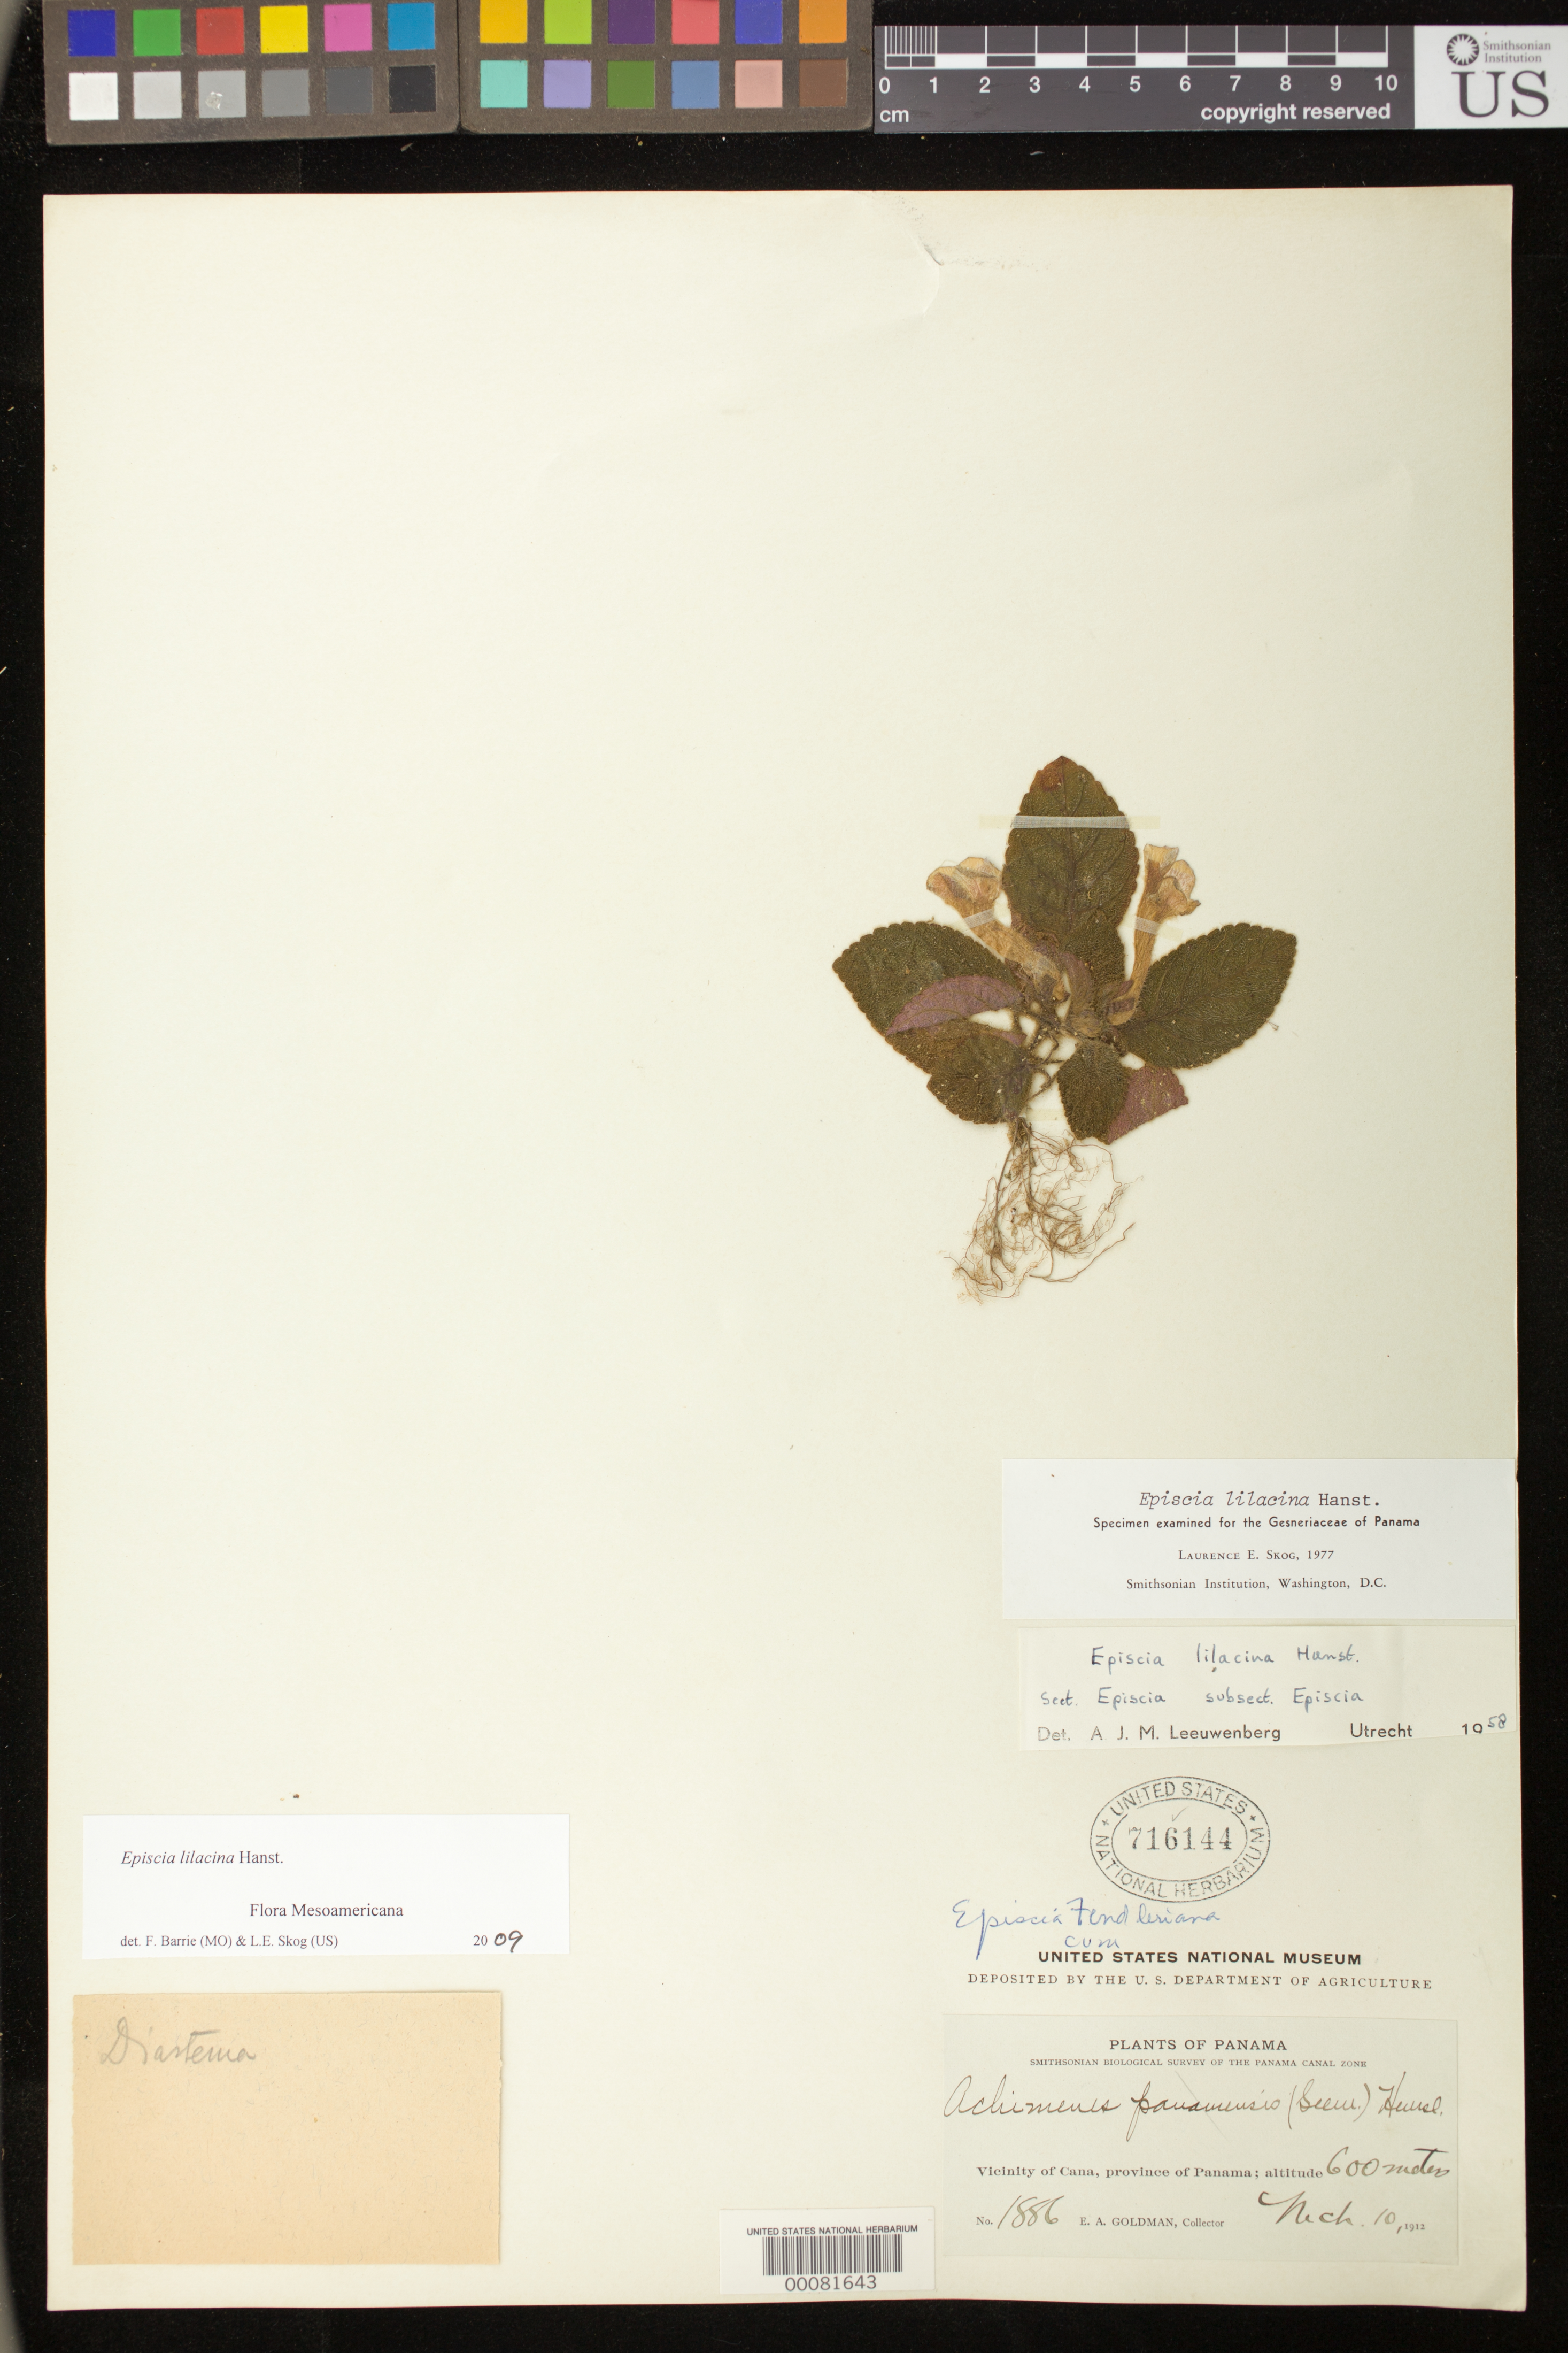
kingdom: Plantae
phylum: Tracheophyta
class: Magnoliopsida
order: Lamiales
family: Gesneriaceae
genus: Episcia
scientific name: Episcia lilacina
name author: Hanst.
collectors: E. A. Goldman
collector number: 1886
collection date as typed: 10 Mar 1912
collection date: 1912-03-10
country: Panama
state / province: Panamá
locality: Vicinity of Cana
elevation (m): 600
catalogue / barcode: US 716144